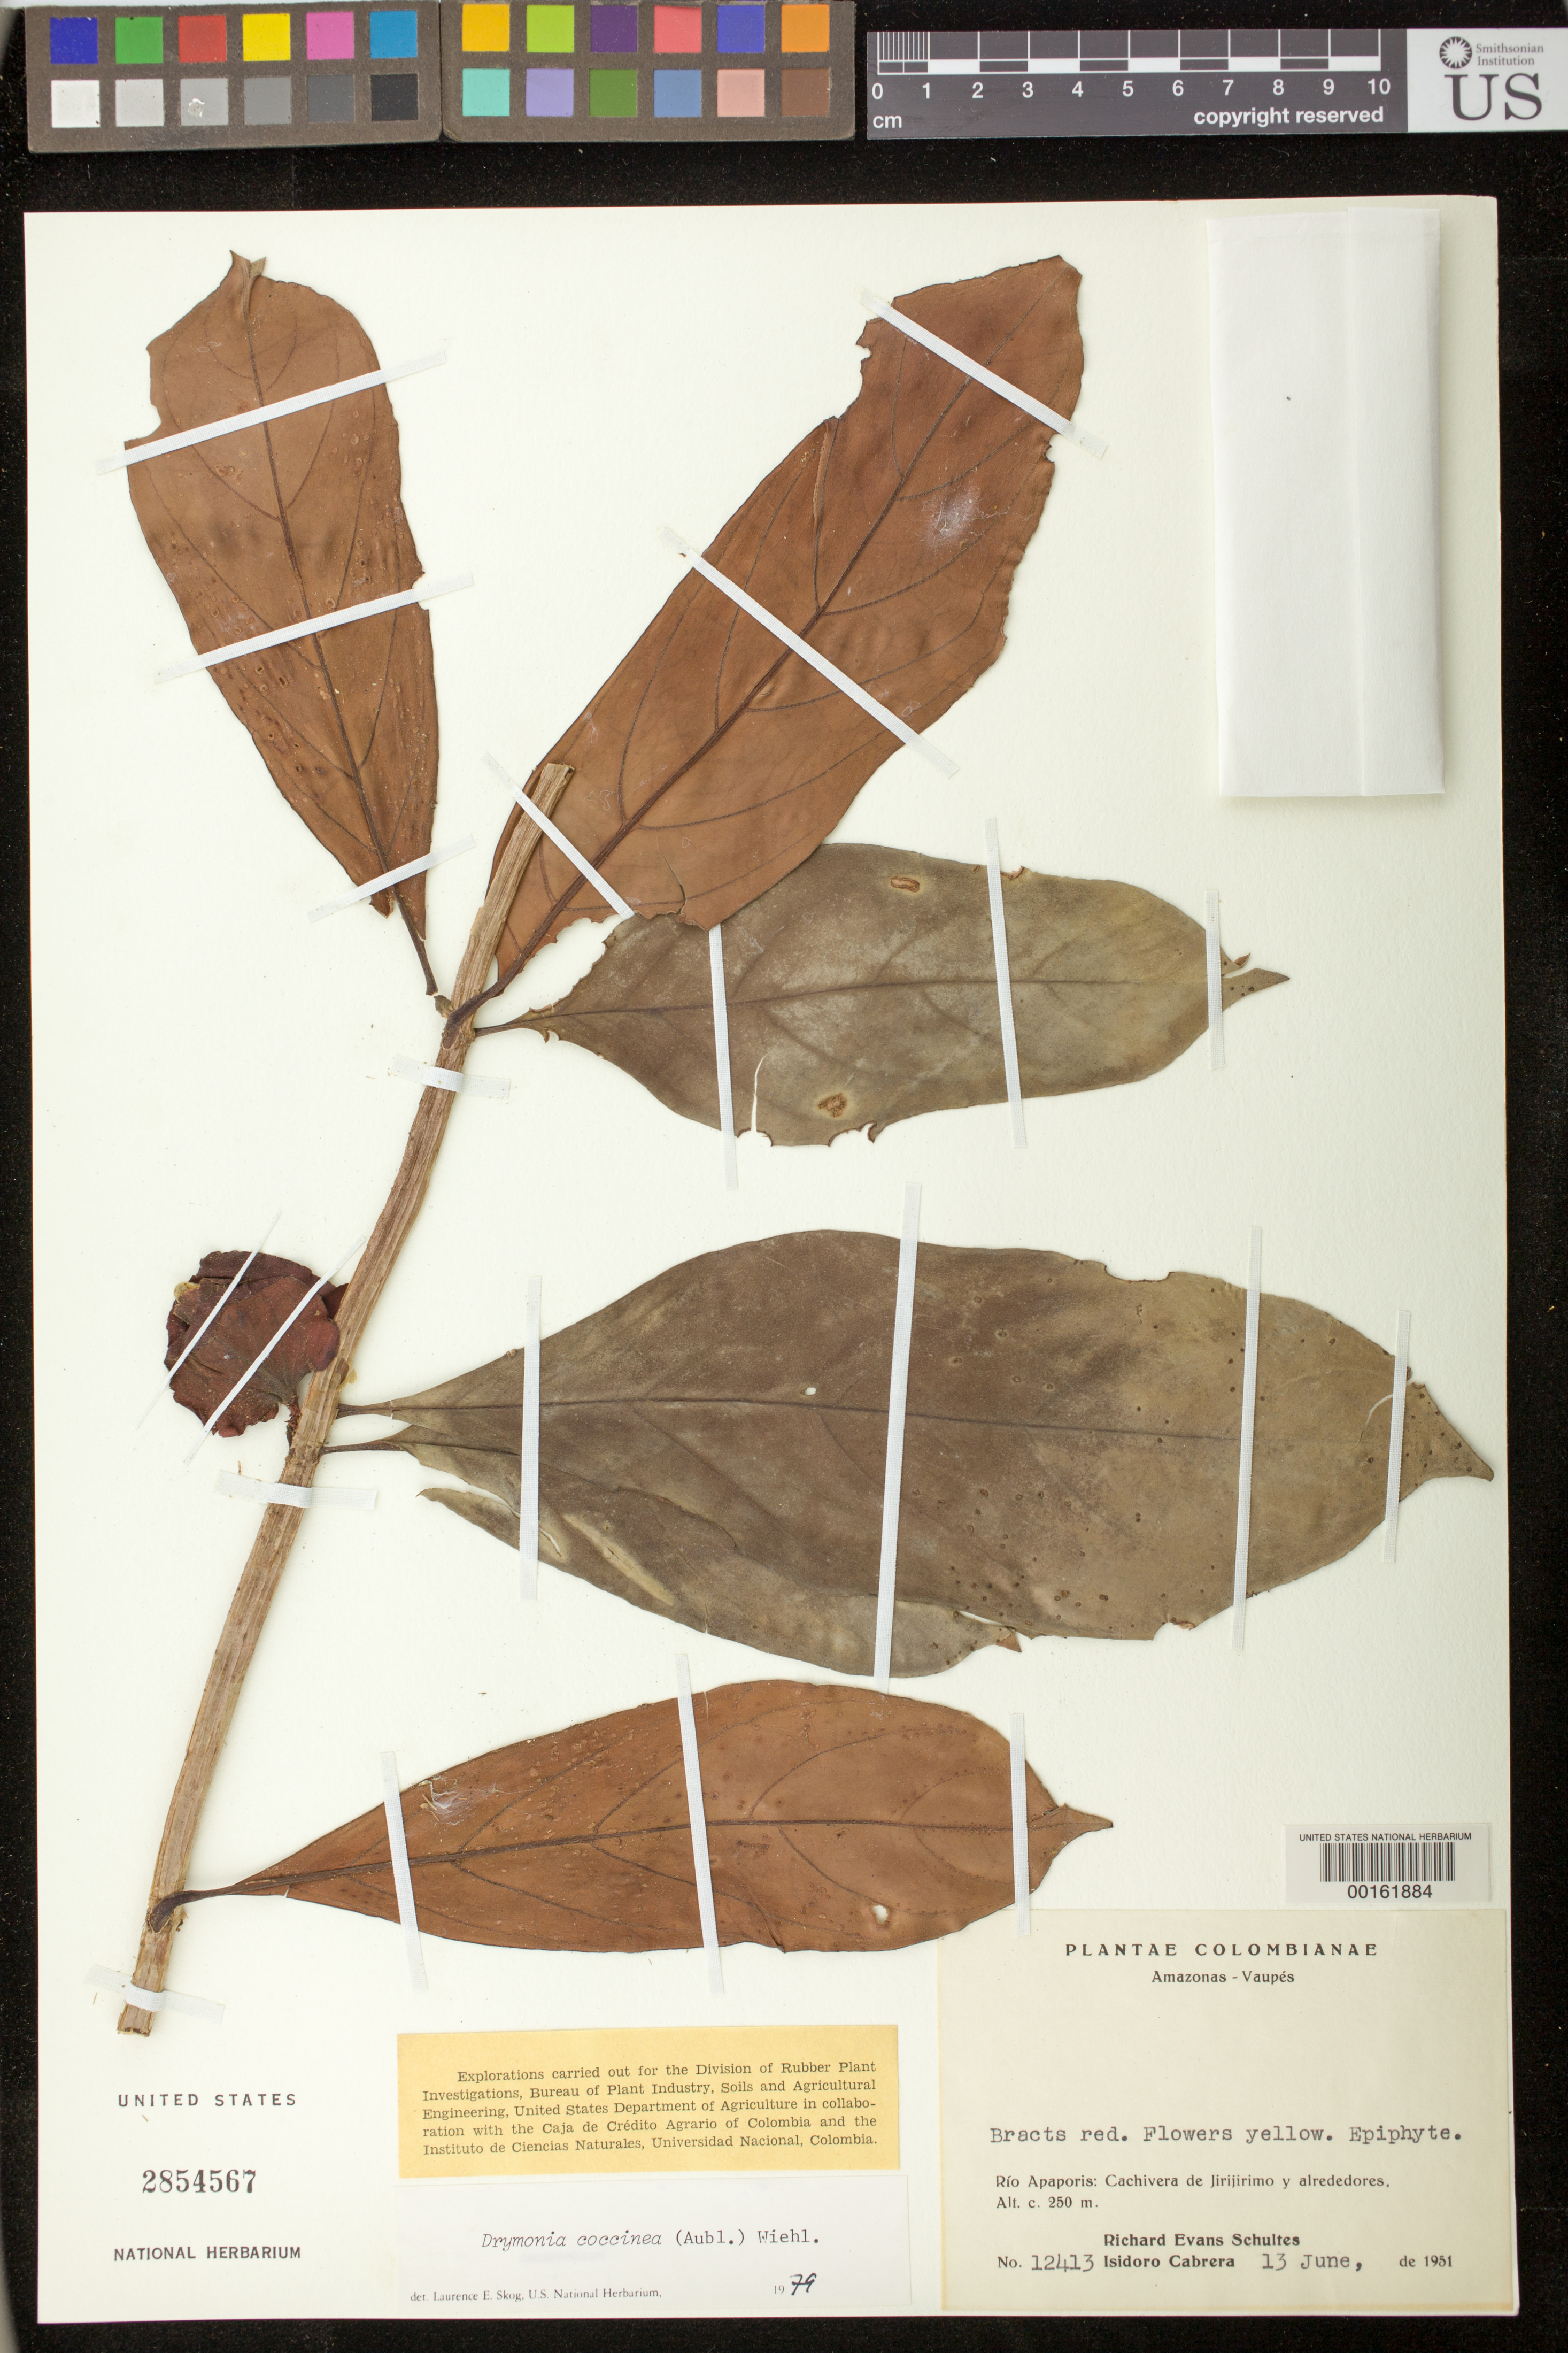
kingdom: Plantae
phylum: Tracheophyta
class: Magnoliopsida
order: Lamiales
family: Gesneriaceae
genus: Drymonia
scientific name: Drymonia coccinea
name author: (Aubl.) Wiehler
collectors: R. E. Schultes & I. Cabrera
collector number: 12413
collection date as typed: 13 Jun 1951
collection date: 1951-06-13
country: Colombia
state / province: Amazônas / Vaupés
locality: Rio Apaporis, Cachivera and vicinity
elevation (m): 250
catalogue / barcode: US 2854567